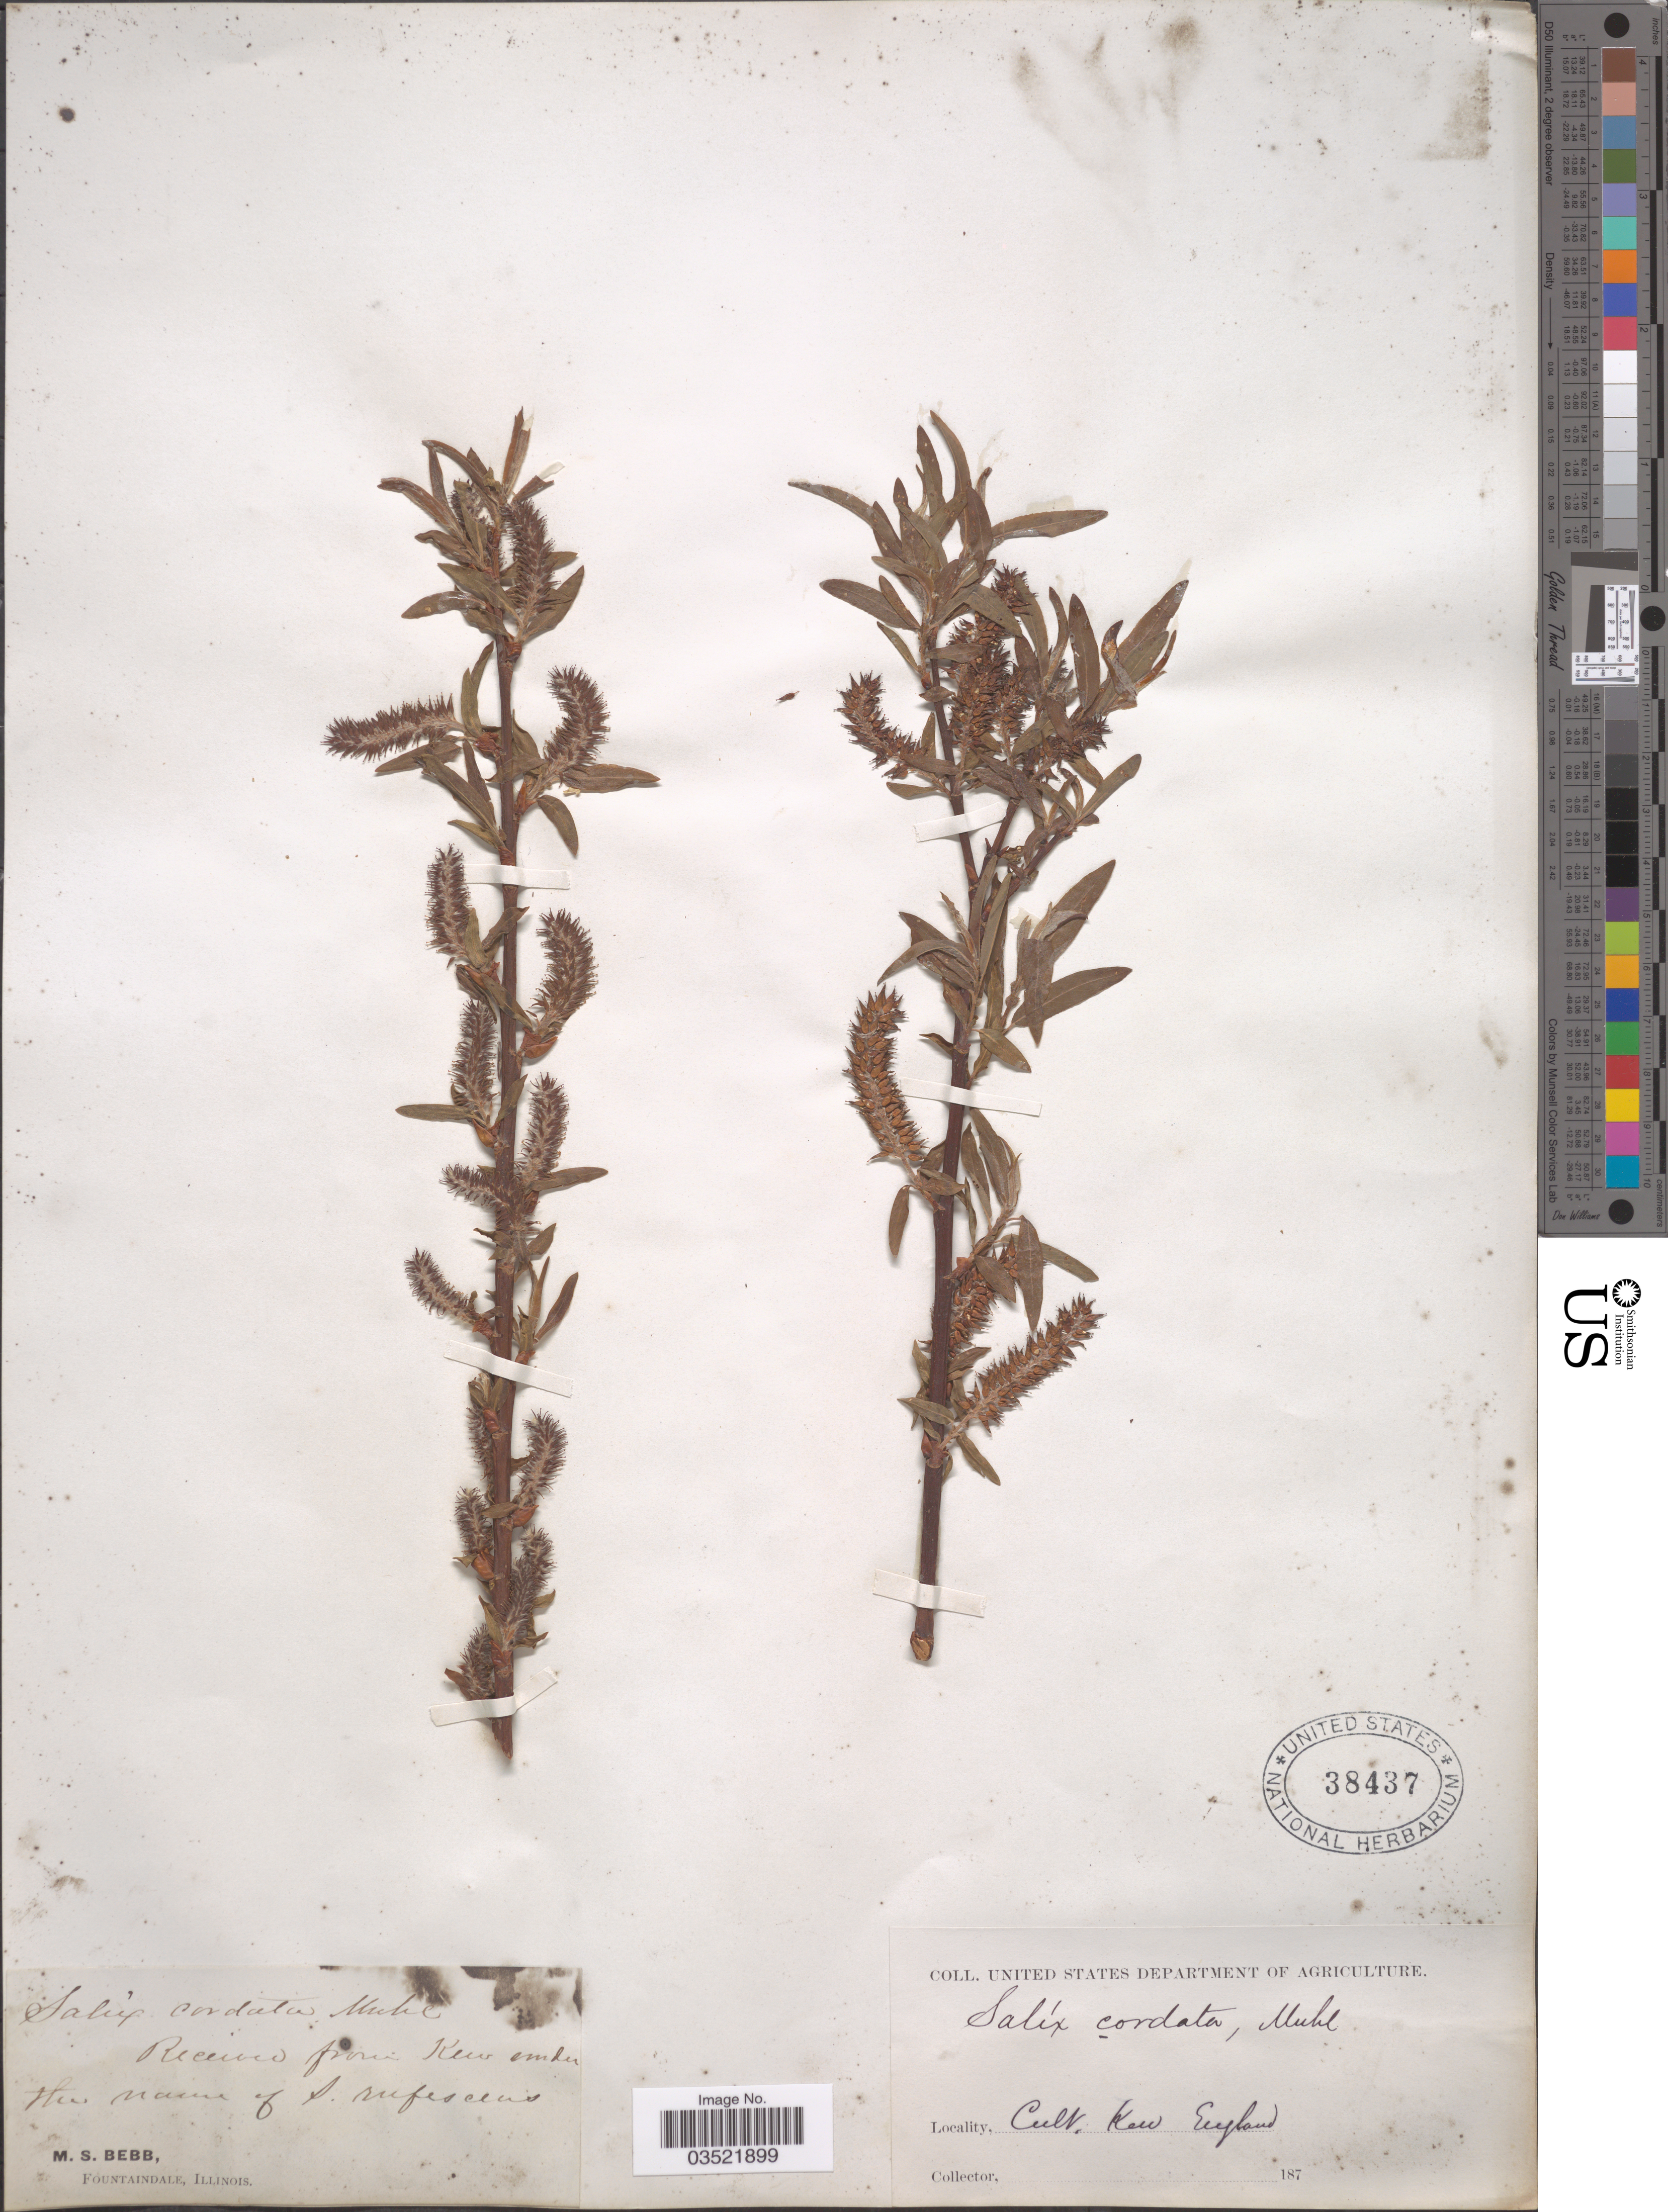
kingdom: Plantae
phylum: Tracheophyta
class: Magnoliopsida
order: Malpighiales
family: Salicaceae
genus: Salix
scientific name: Salix cordata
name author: Michx.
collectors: M. Bebb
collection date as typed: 187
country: United Kingdom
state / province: England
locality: Cult. Kew.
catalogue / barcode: US 38437